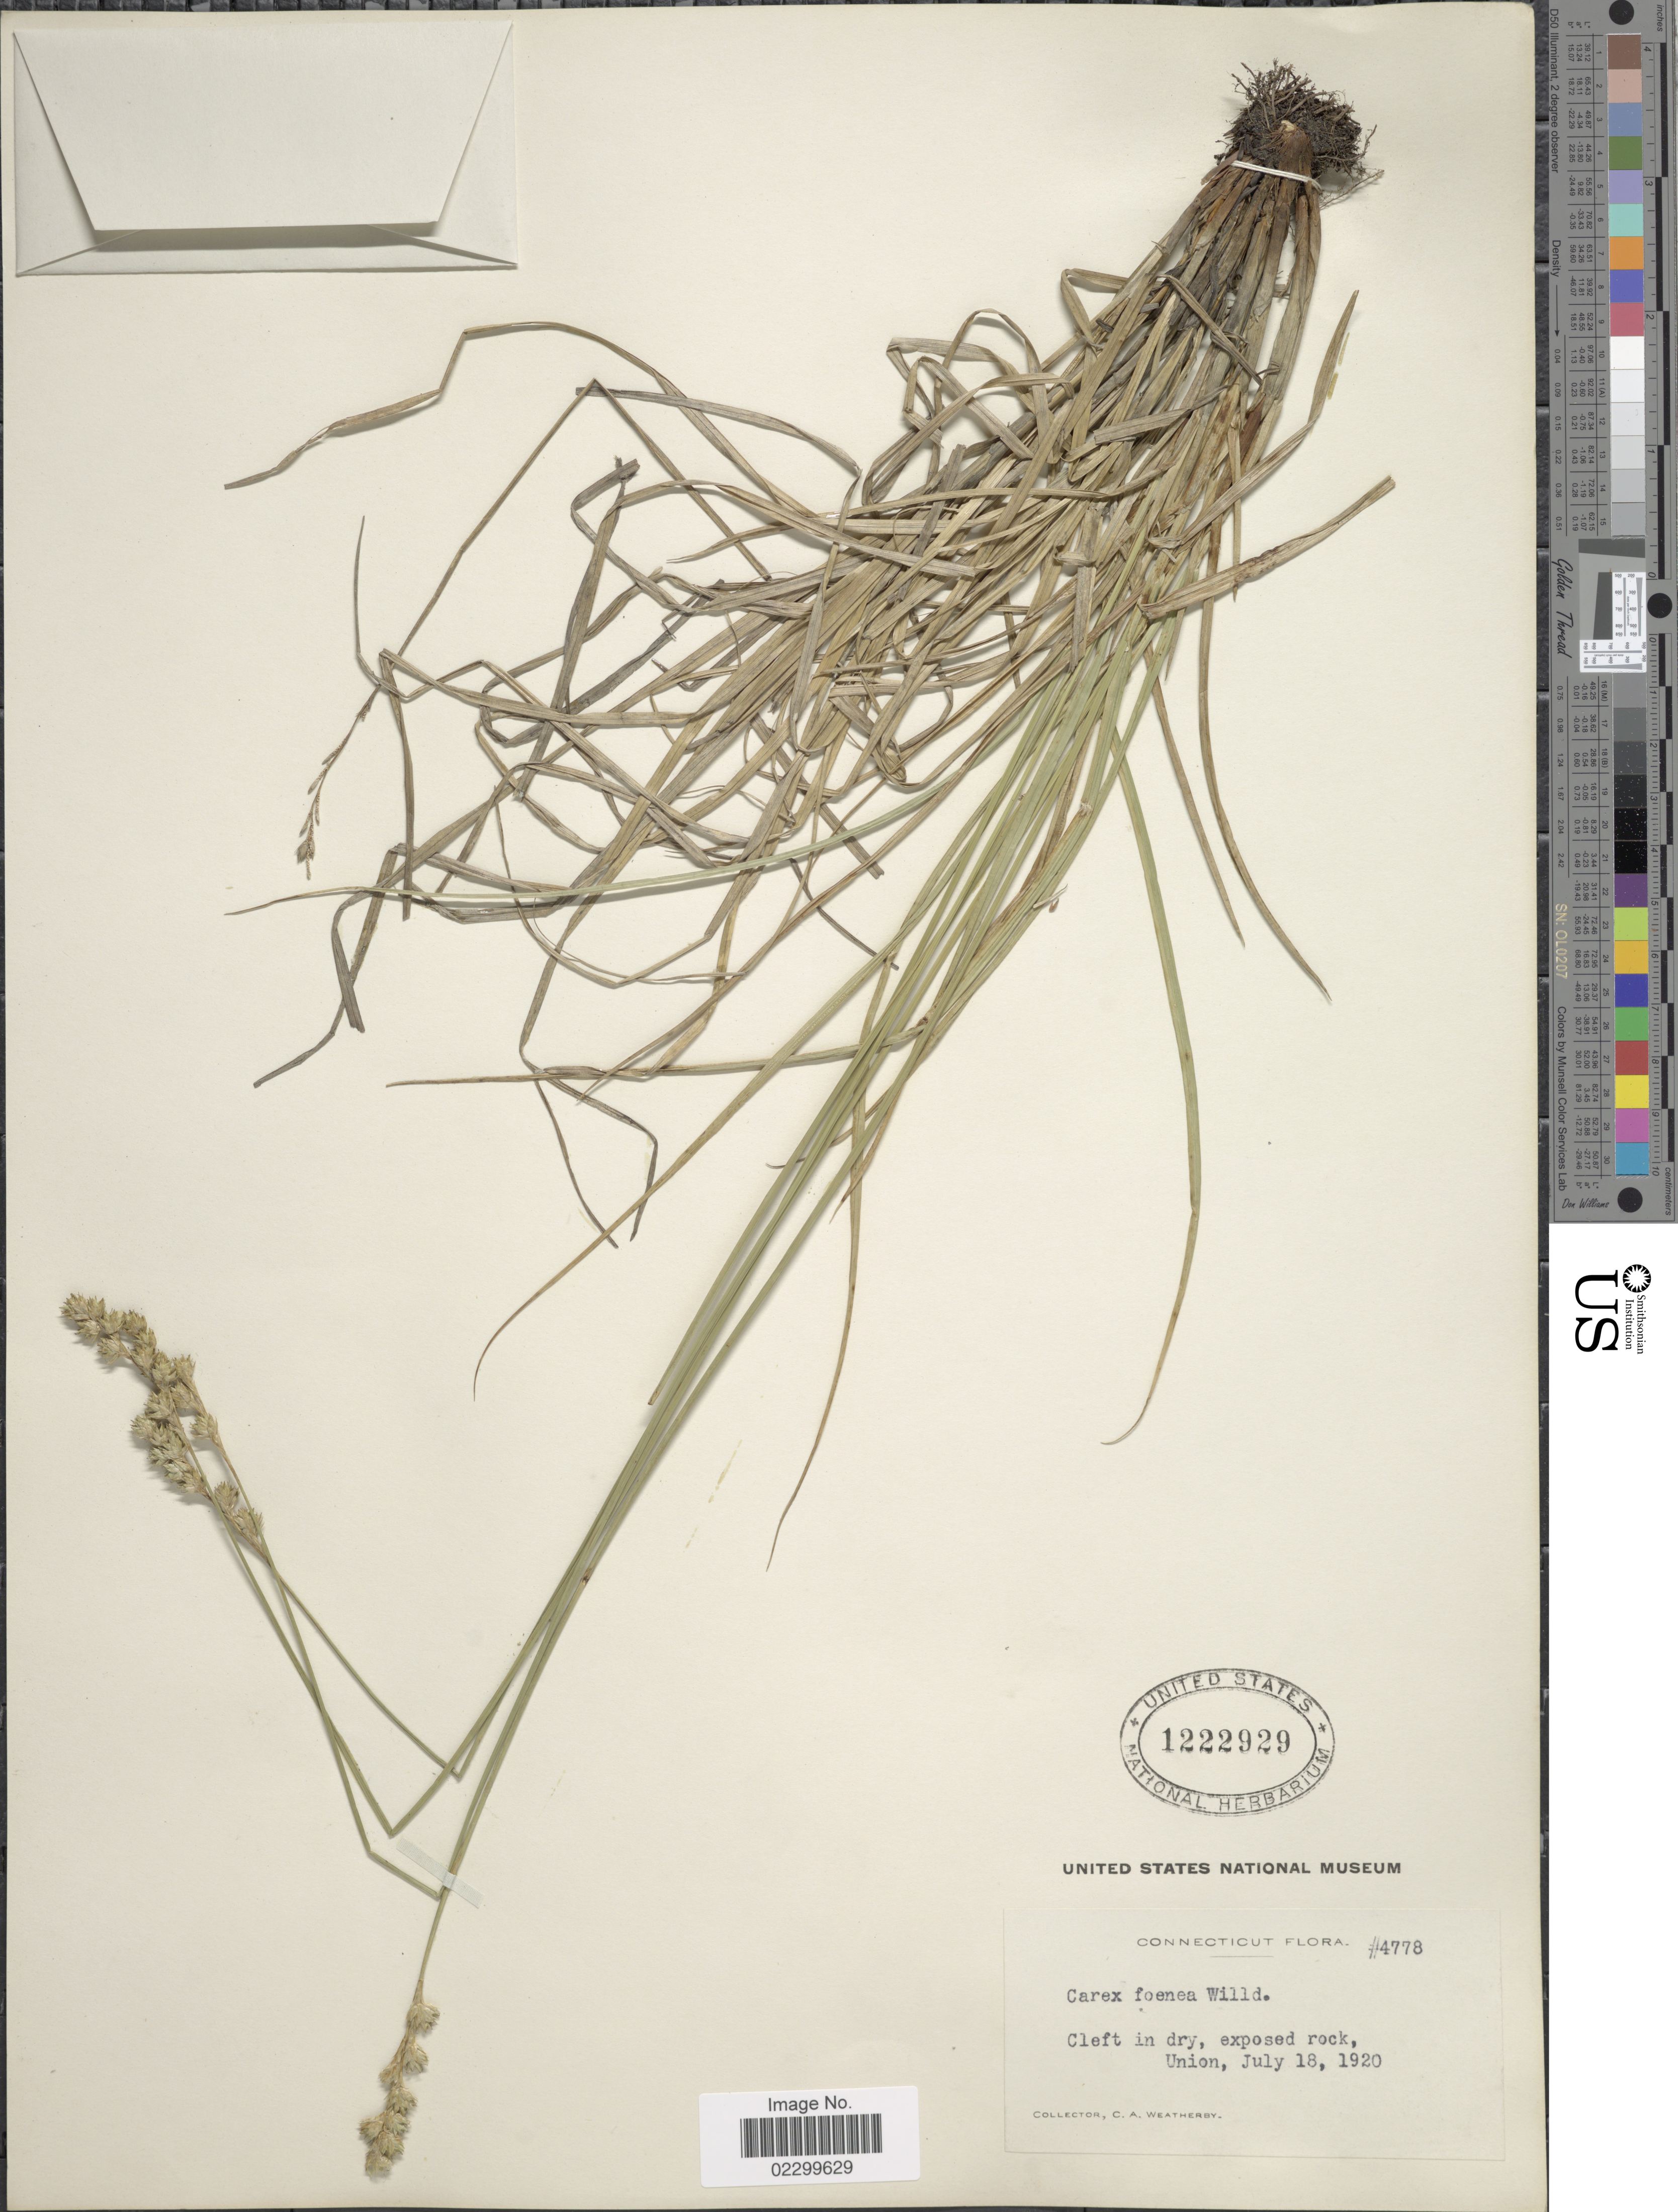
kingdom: Plantae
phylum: Tracheophyta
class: Liliopsida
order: Poales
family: Cyperaceae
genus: Carex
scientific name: Carex argyrantha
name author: Tuck. ex Boott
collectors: C. A. Weatherby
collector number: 4778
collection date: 1920-07-18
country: United States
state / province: Connecticut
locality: Union.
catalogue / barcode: US 1222929